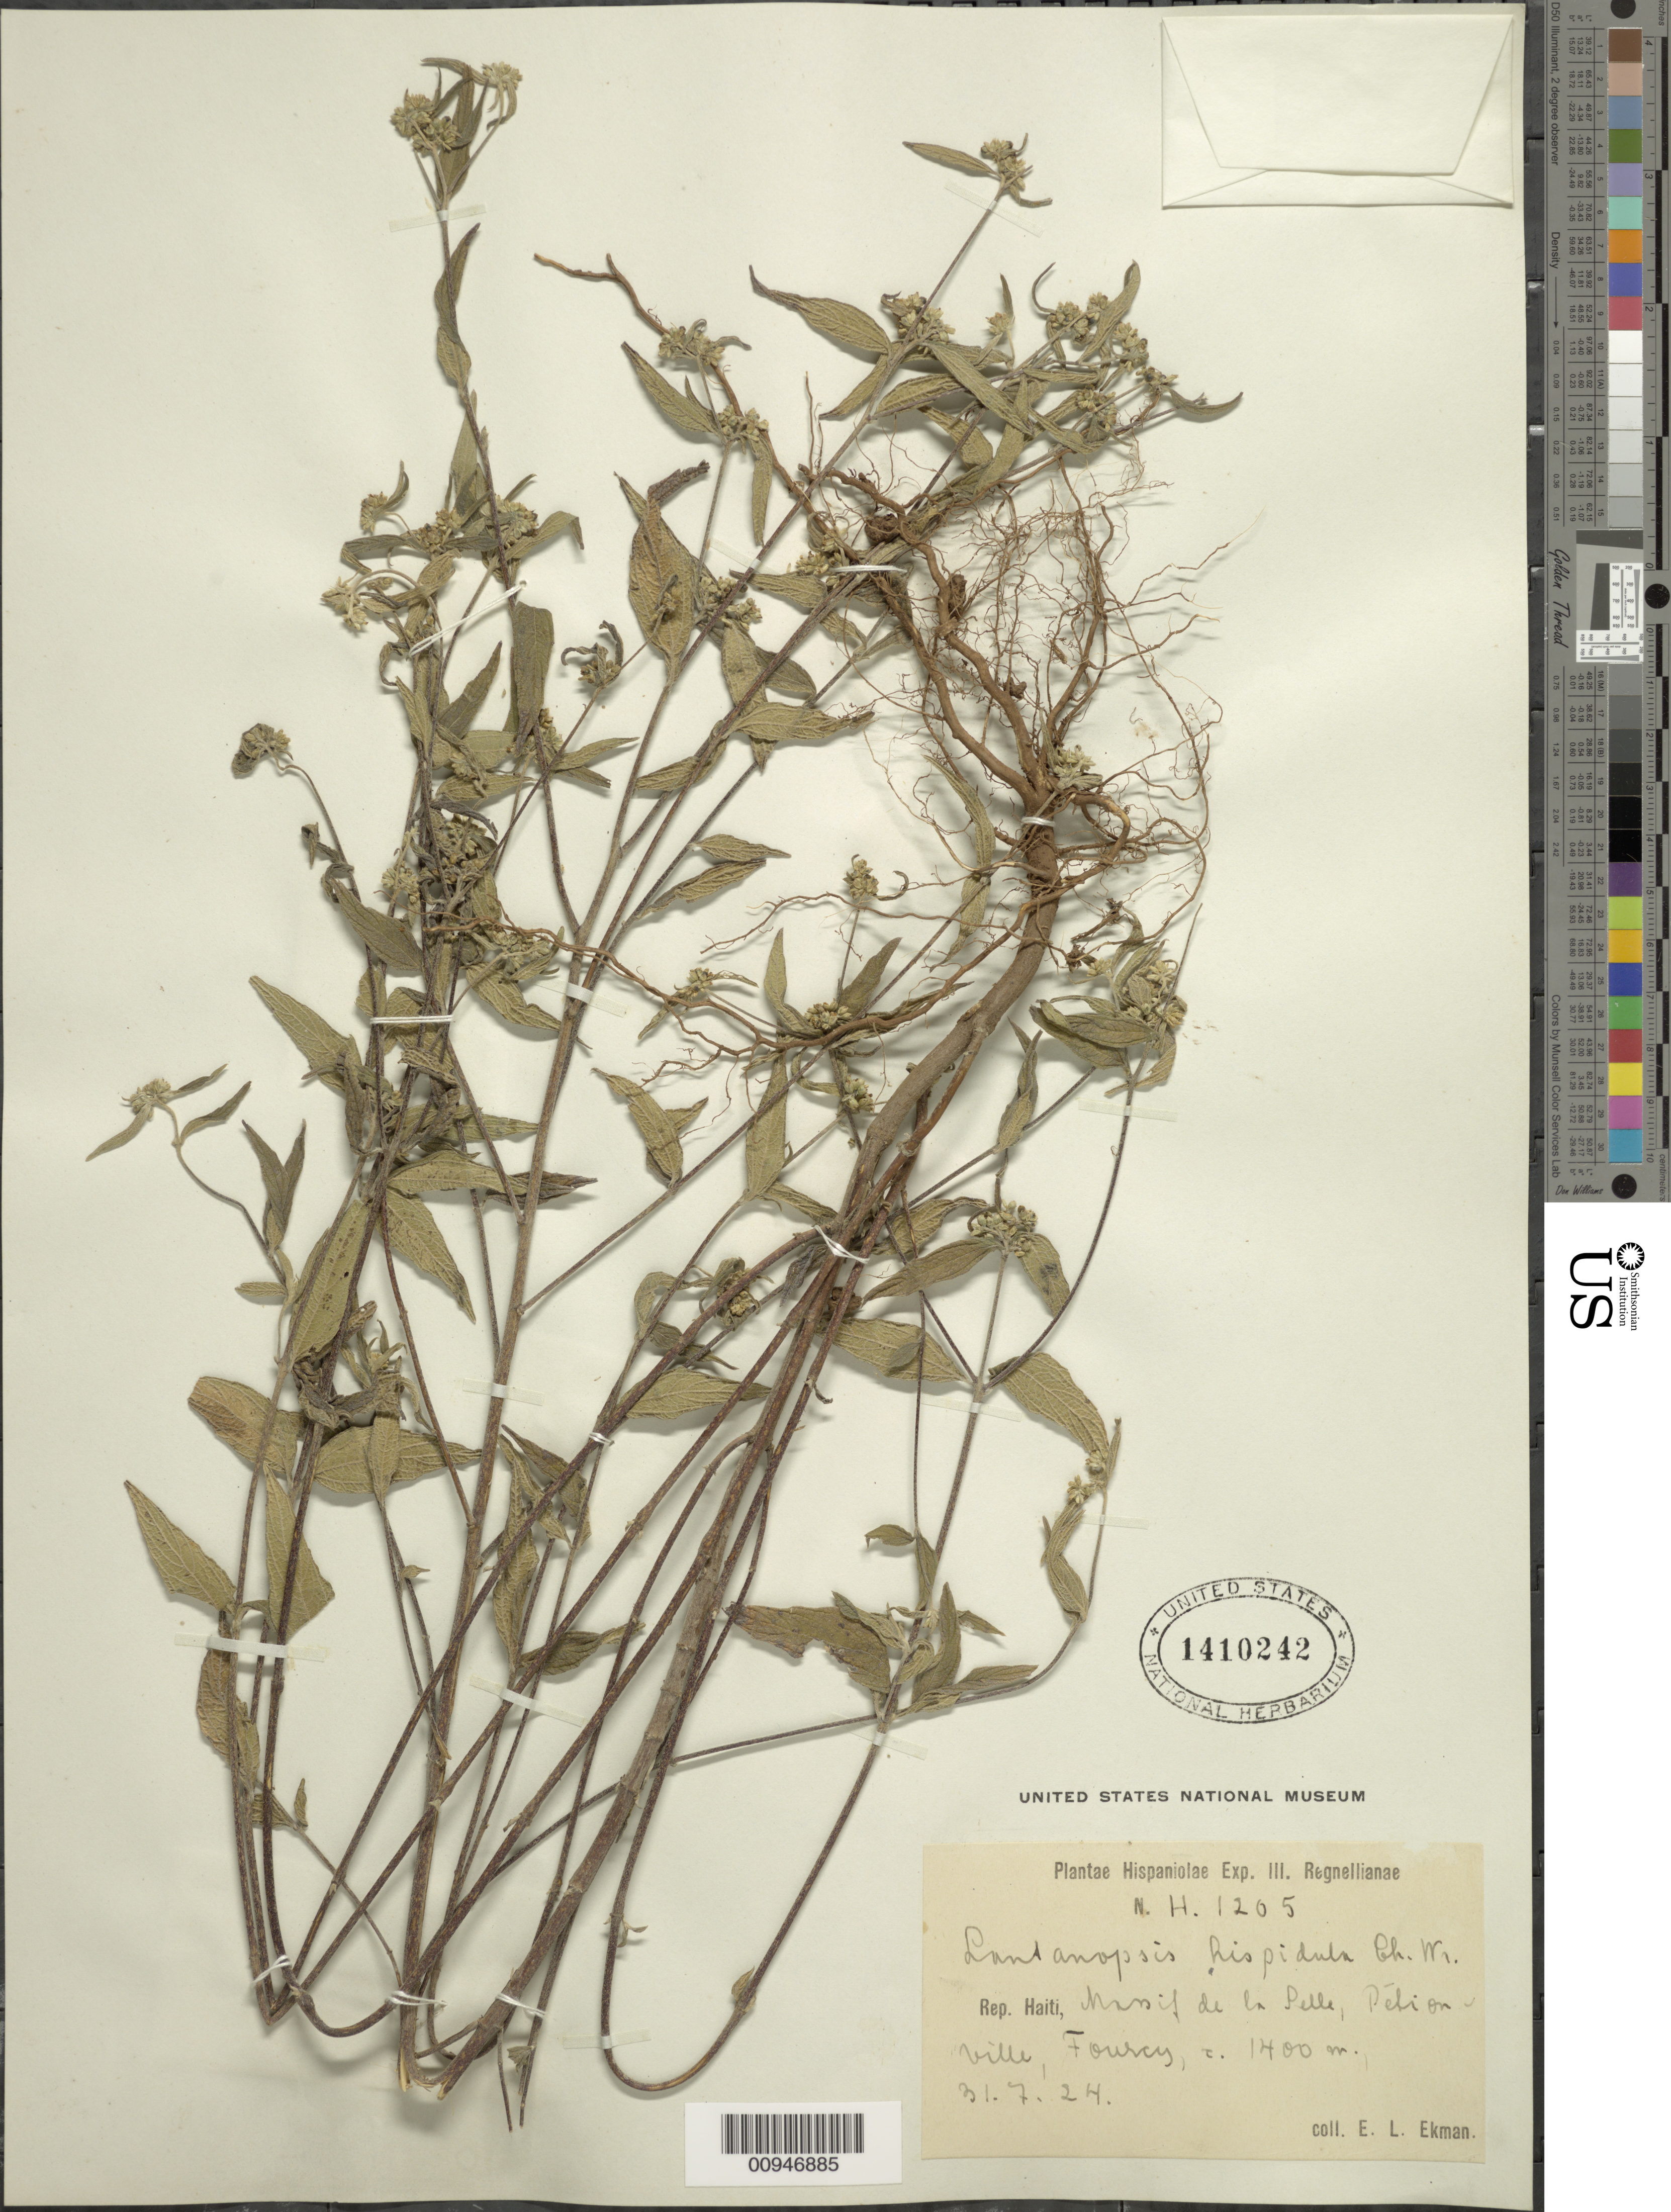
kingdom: Plantae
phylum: Tracheophyta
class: Magnoliopsida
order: Asterales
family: Asteraceae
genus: Lantanopsis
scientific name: Lantanopsis hispidula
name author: C. Wright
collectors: E. L. Ekman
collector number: H 1205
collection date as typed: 31 Jul 1924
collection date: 1924-07-31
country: Haiti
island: Hispaniola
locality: Massif de la Selle, Pétionville, Fourcy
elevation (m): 1400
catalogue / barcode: US 1410242